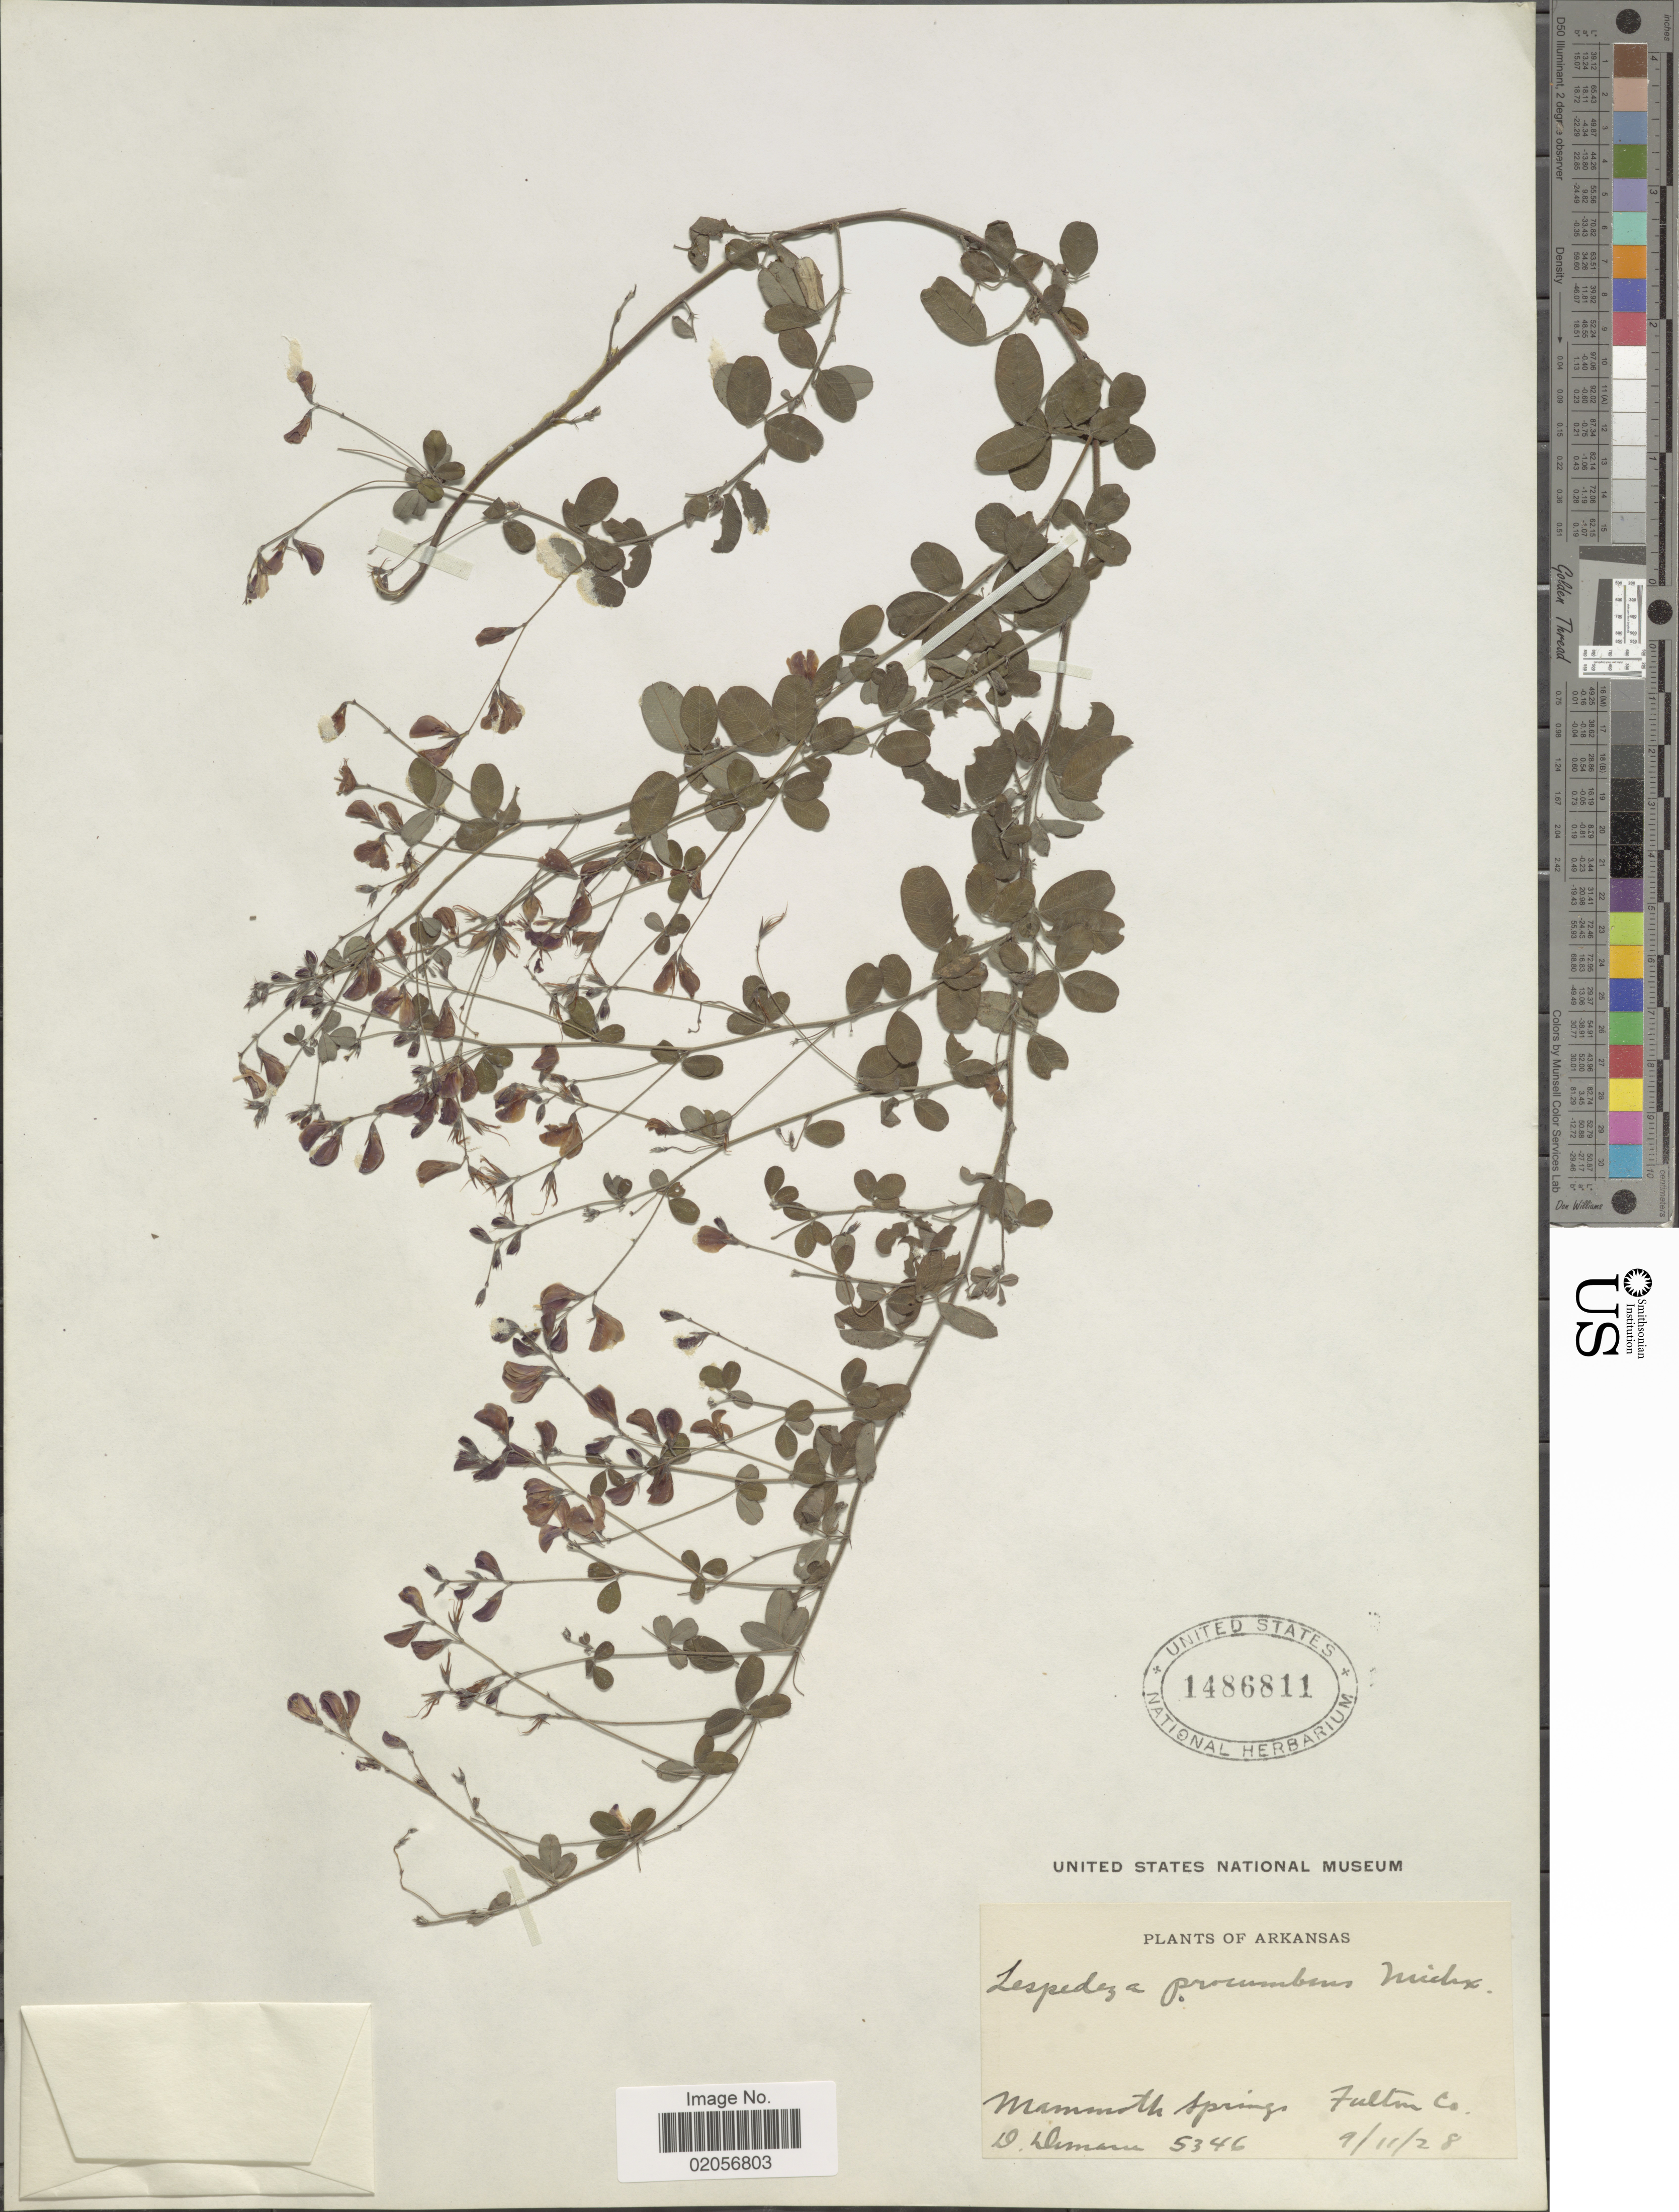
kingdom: Plantae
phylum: Tracheophyta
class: Magnoliopsida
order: Fabales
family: Fabaceae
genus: Lespedeza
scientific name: Lespedeza procumbens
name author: Michx.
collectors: D. Dimaru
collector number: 5346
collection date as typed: Transcribed d/m/y: 11/9/28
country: United States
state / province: Arkansas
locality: Mammoth Springs, Fulton Co.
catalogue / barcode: US 1486811